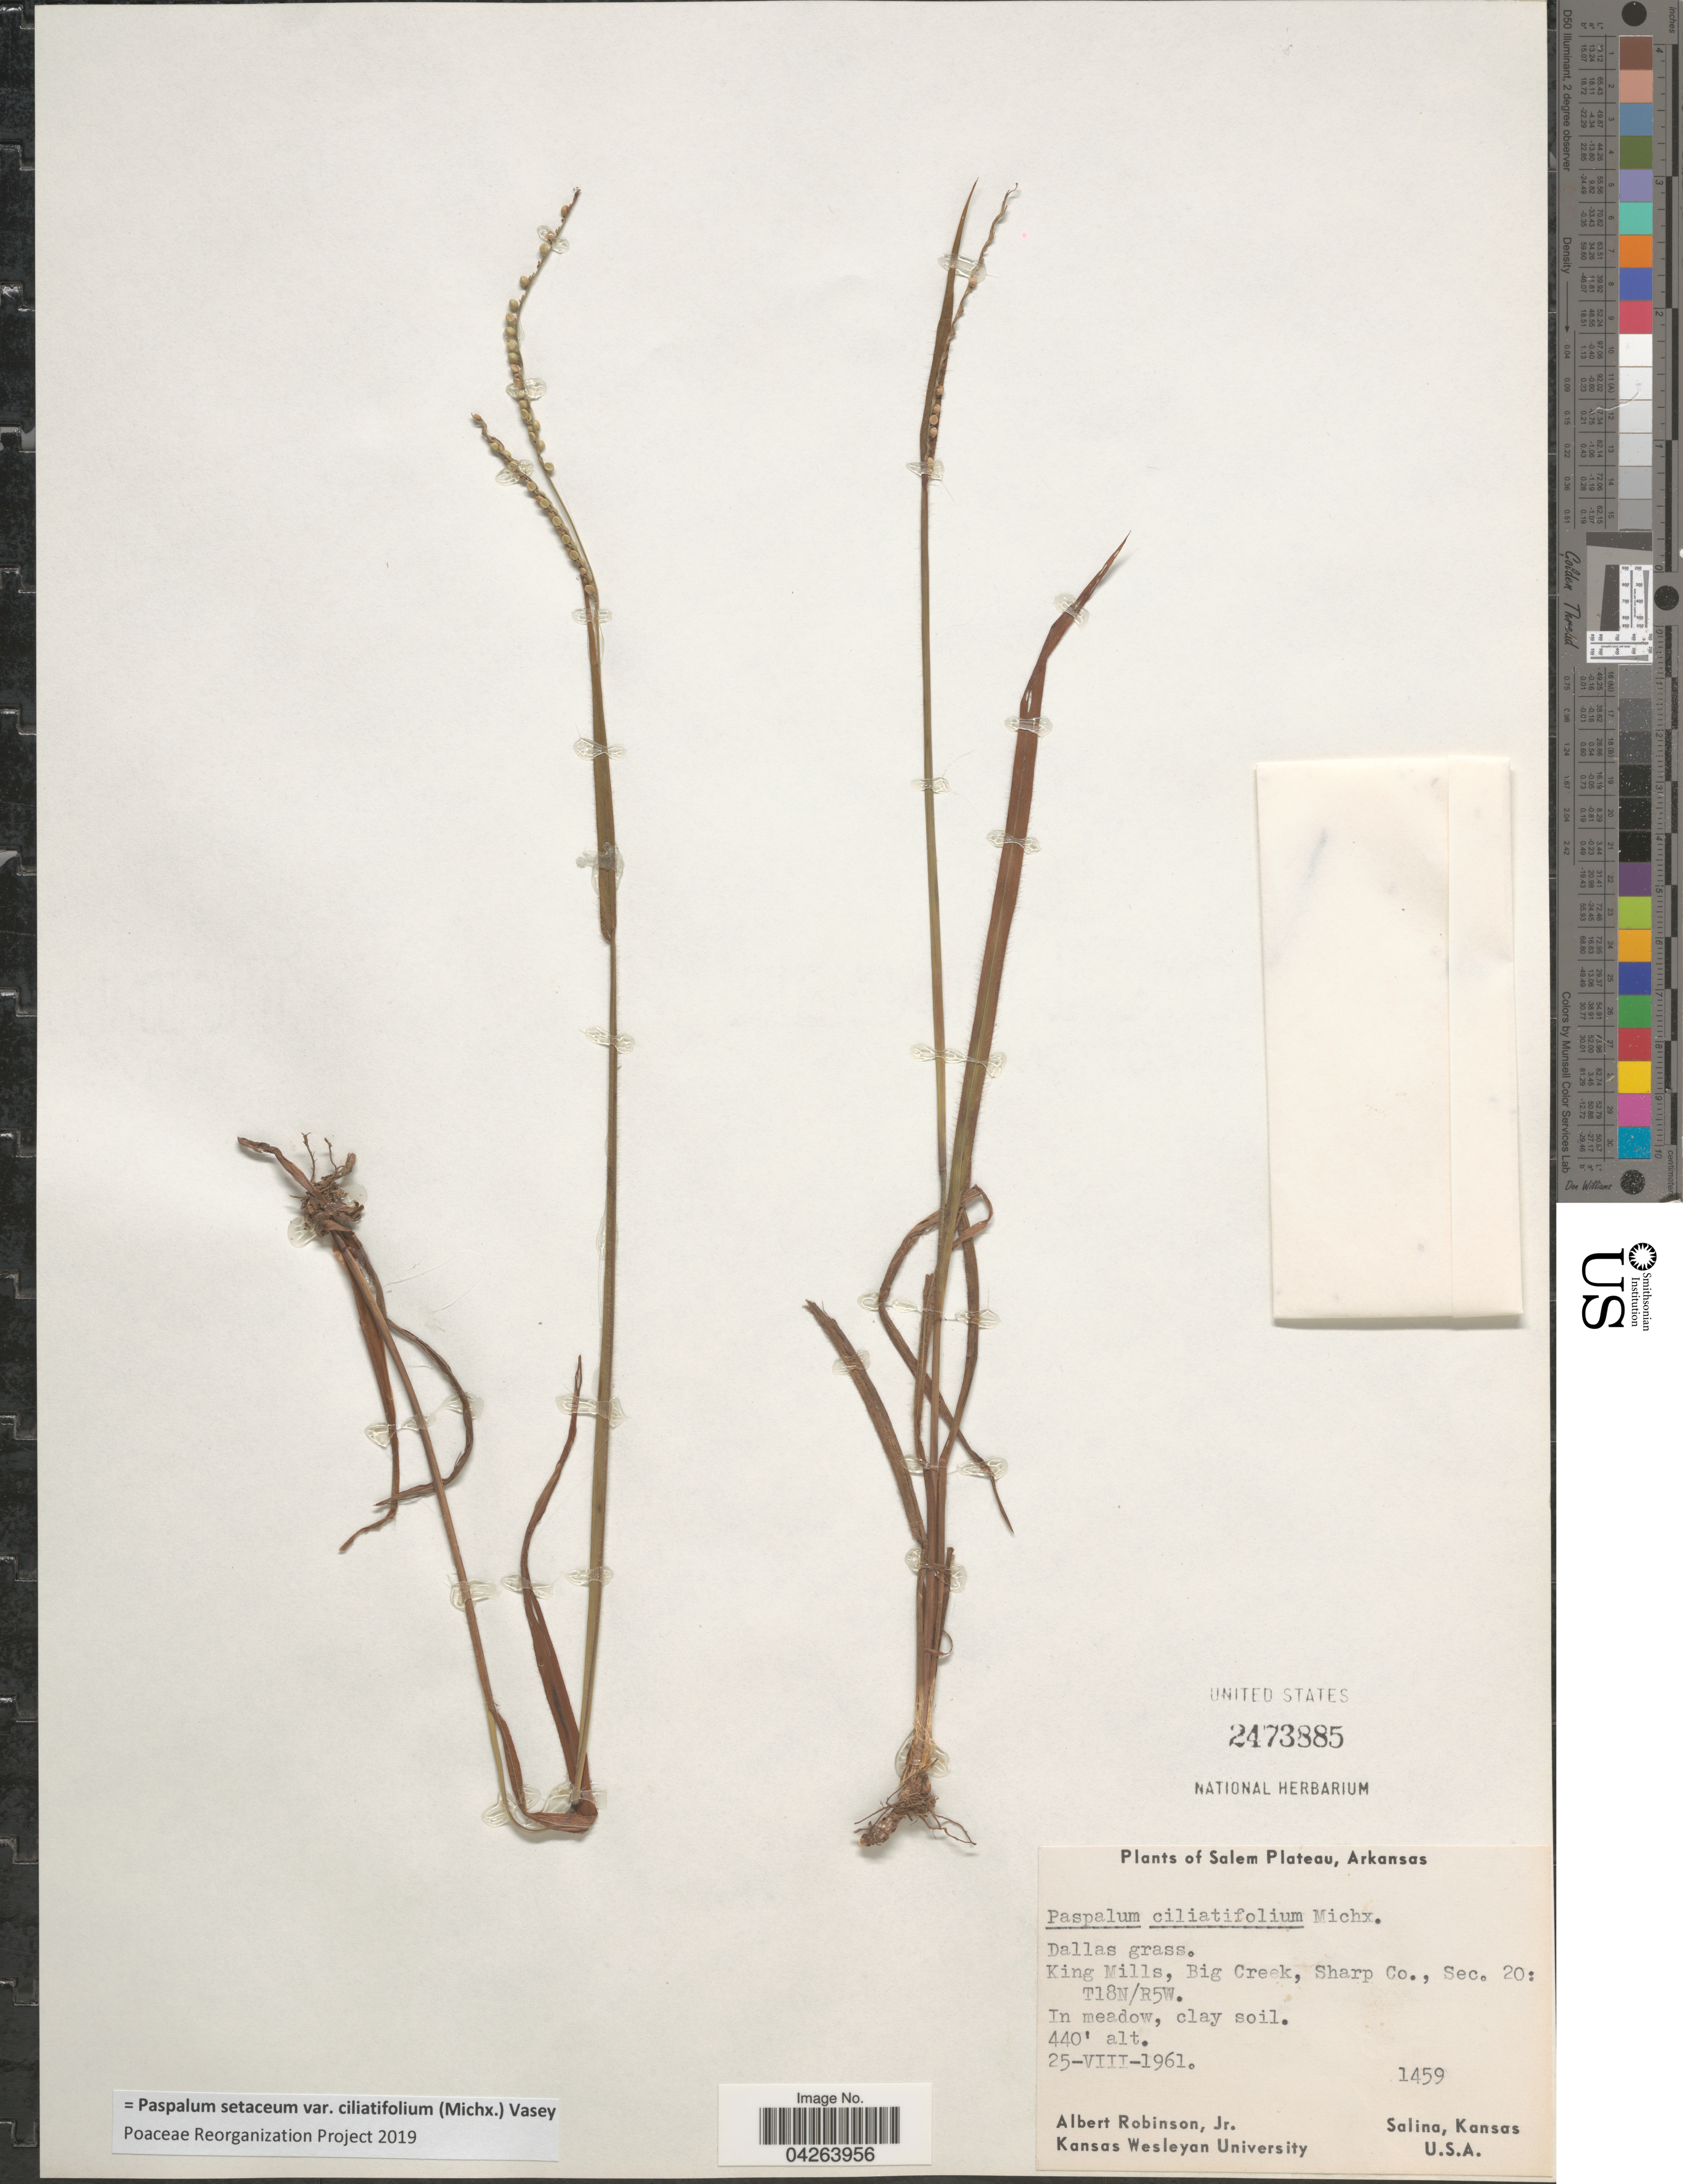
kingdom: Plantae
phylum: Tracheophyta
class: Liliopsida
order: Poales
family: Poaceae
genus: Paspalum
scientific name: Paspalum setaceum var. ciliatifolium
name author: (Michx.) Vasey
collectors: A. Robinson Jr.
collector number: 1459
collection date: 1961-08-25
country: United States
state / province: Arkansas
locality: Salem Plateau. Dallas grass. King Mills, Big Creek, Sharp Co., Sec. 20: T18N/R5W.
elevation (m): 134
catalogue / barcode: US 2473885